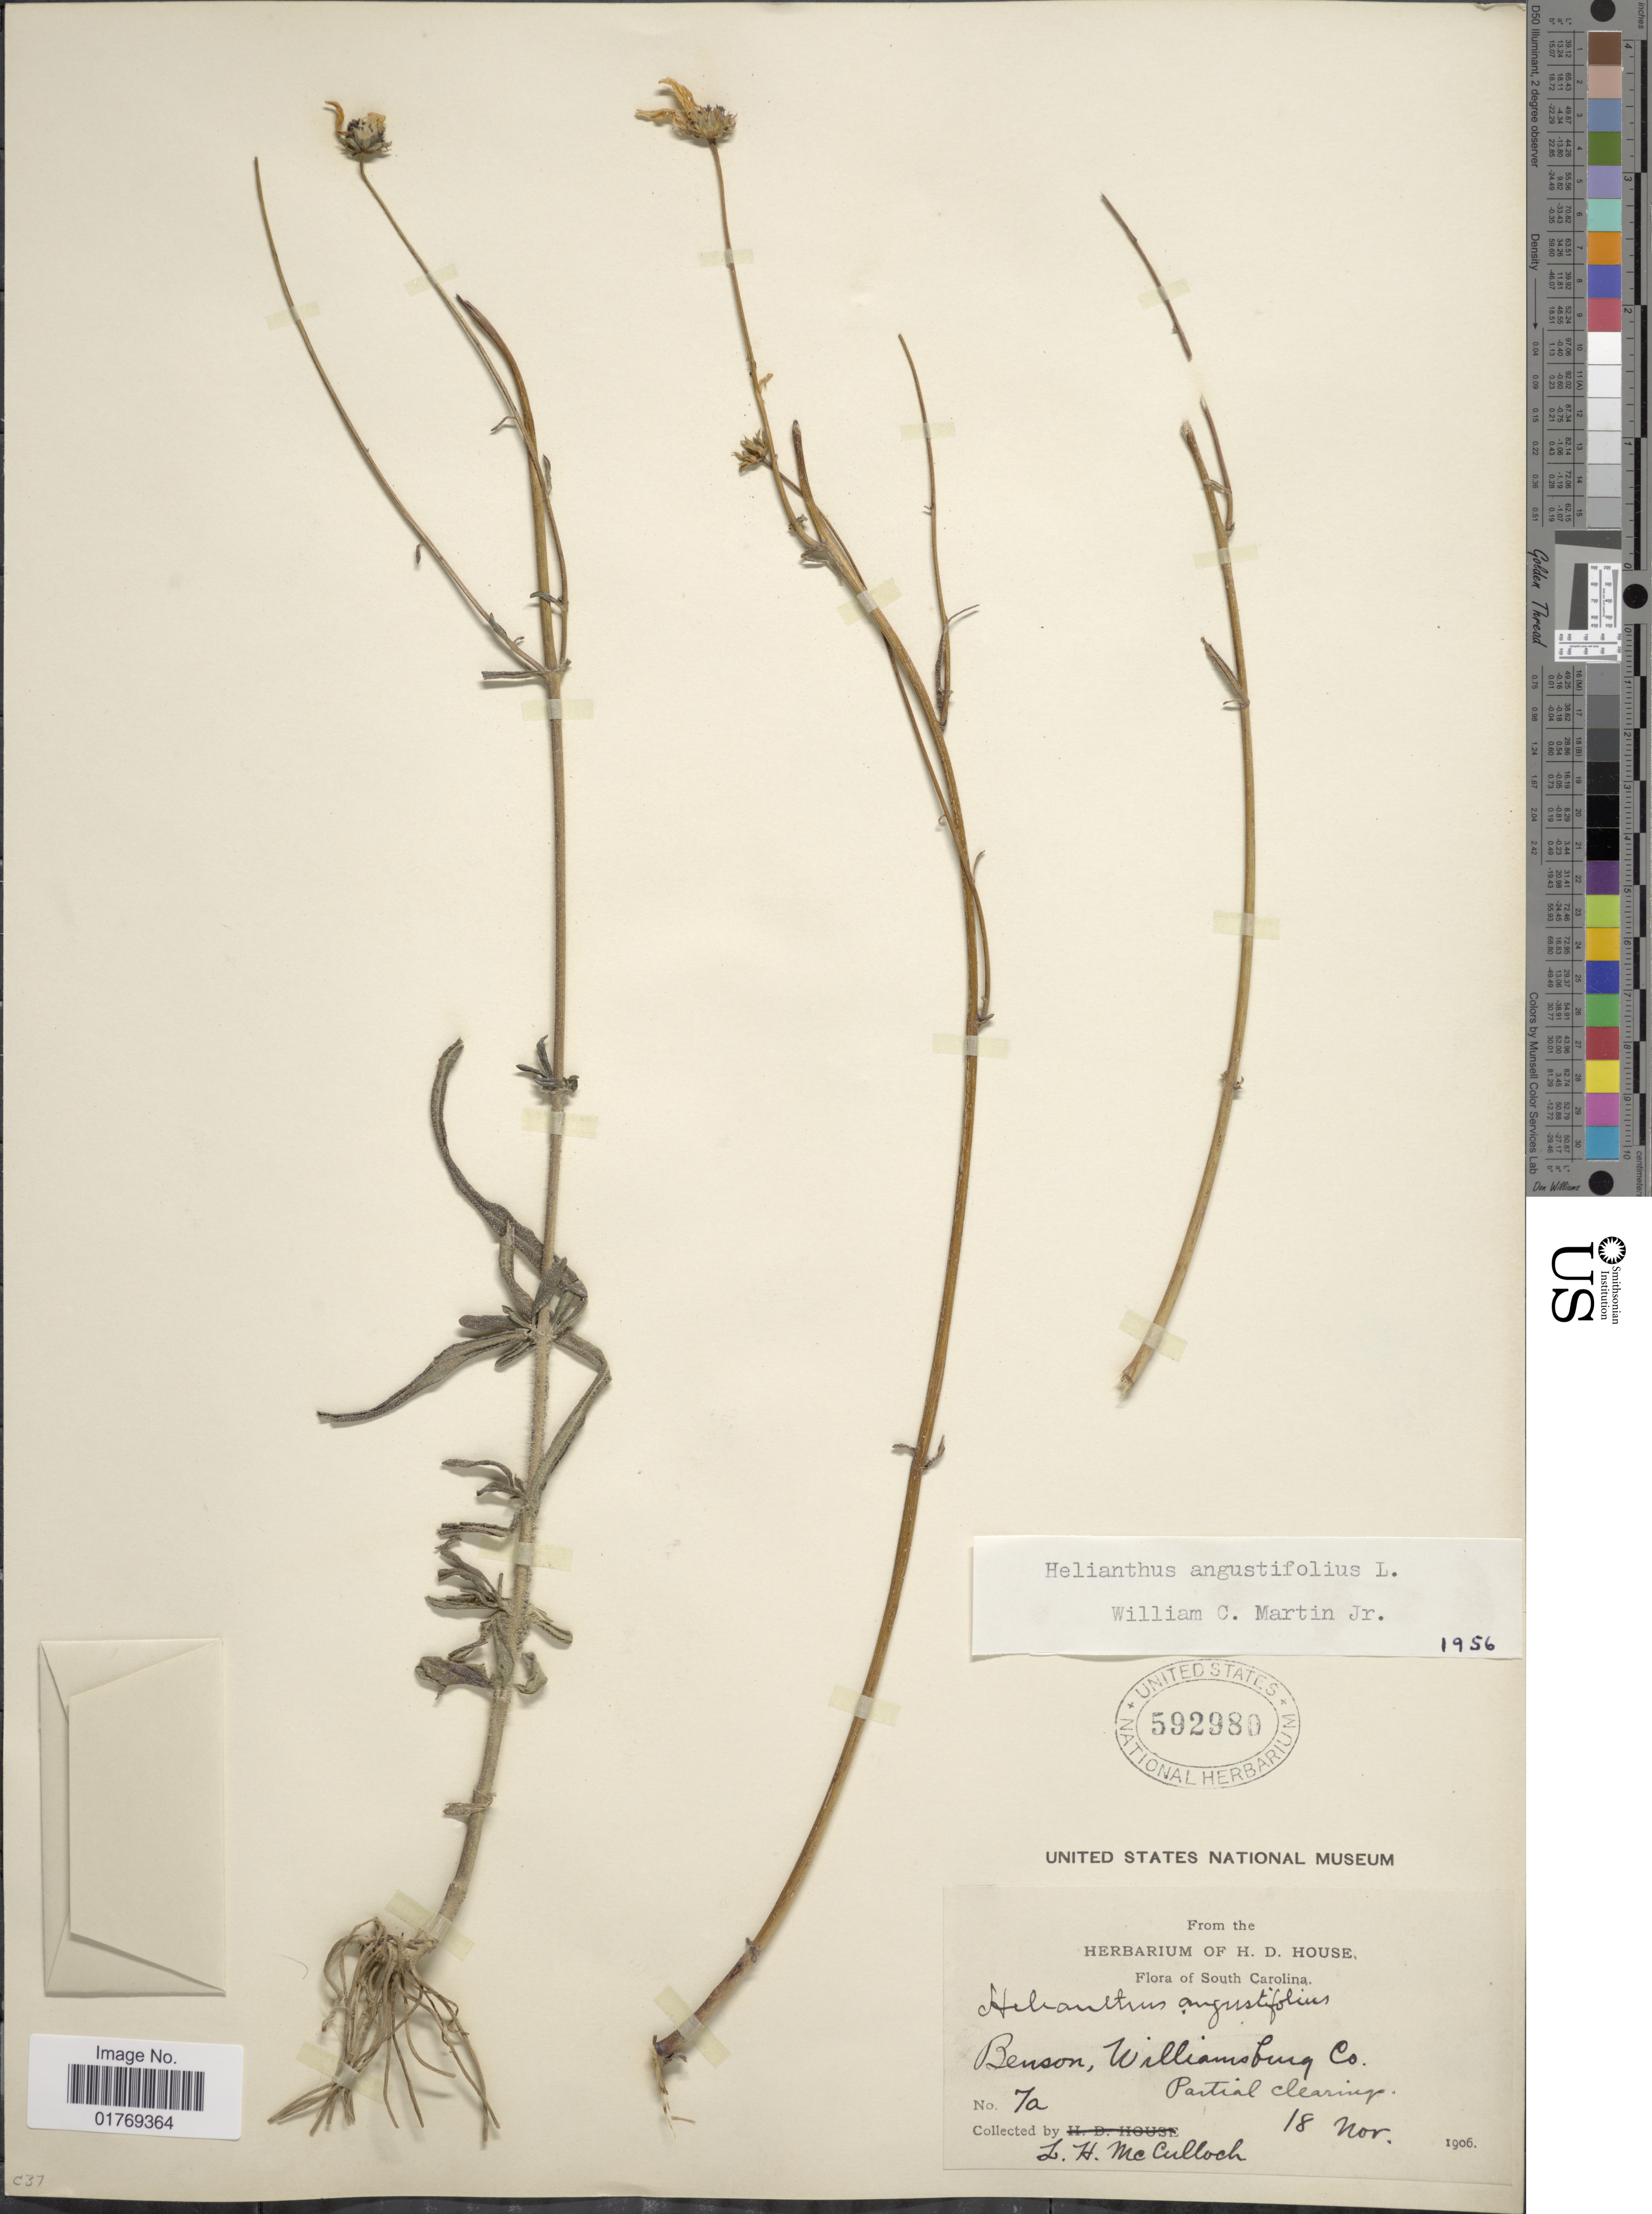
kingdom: Plantae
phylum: Tracheophyta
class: Magnoliopsida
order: Asterales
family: Asteraceae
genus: Helianthus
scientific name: Helianthus angustifolius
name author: L.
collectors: L. McCulloch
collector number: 7a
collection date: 1906-11-18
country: United States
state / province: South Carolina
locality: Benson, Williamsburg Co. Partial clearing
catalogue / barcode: US 592980